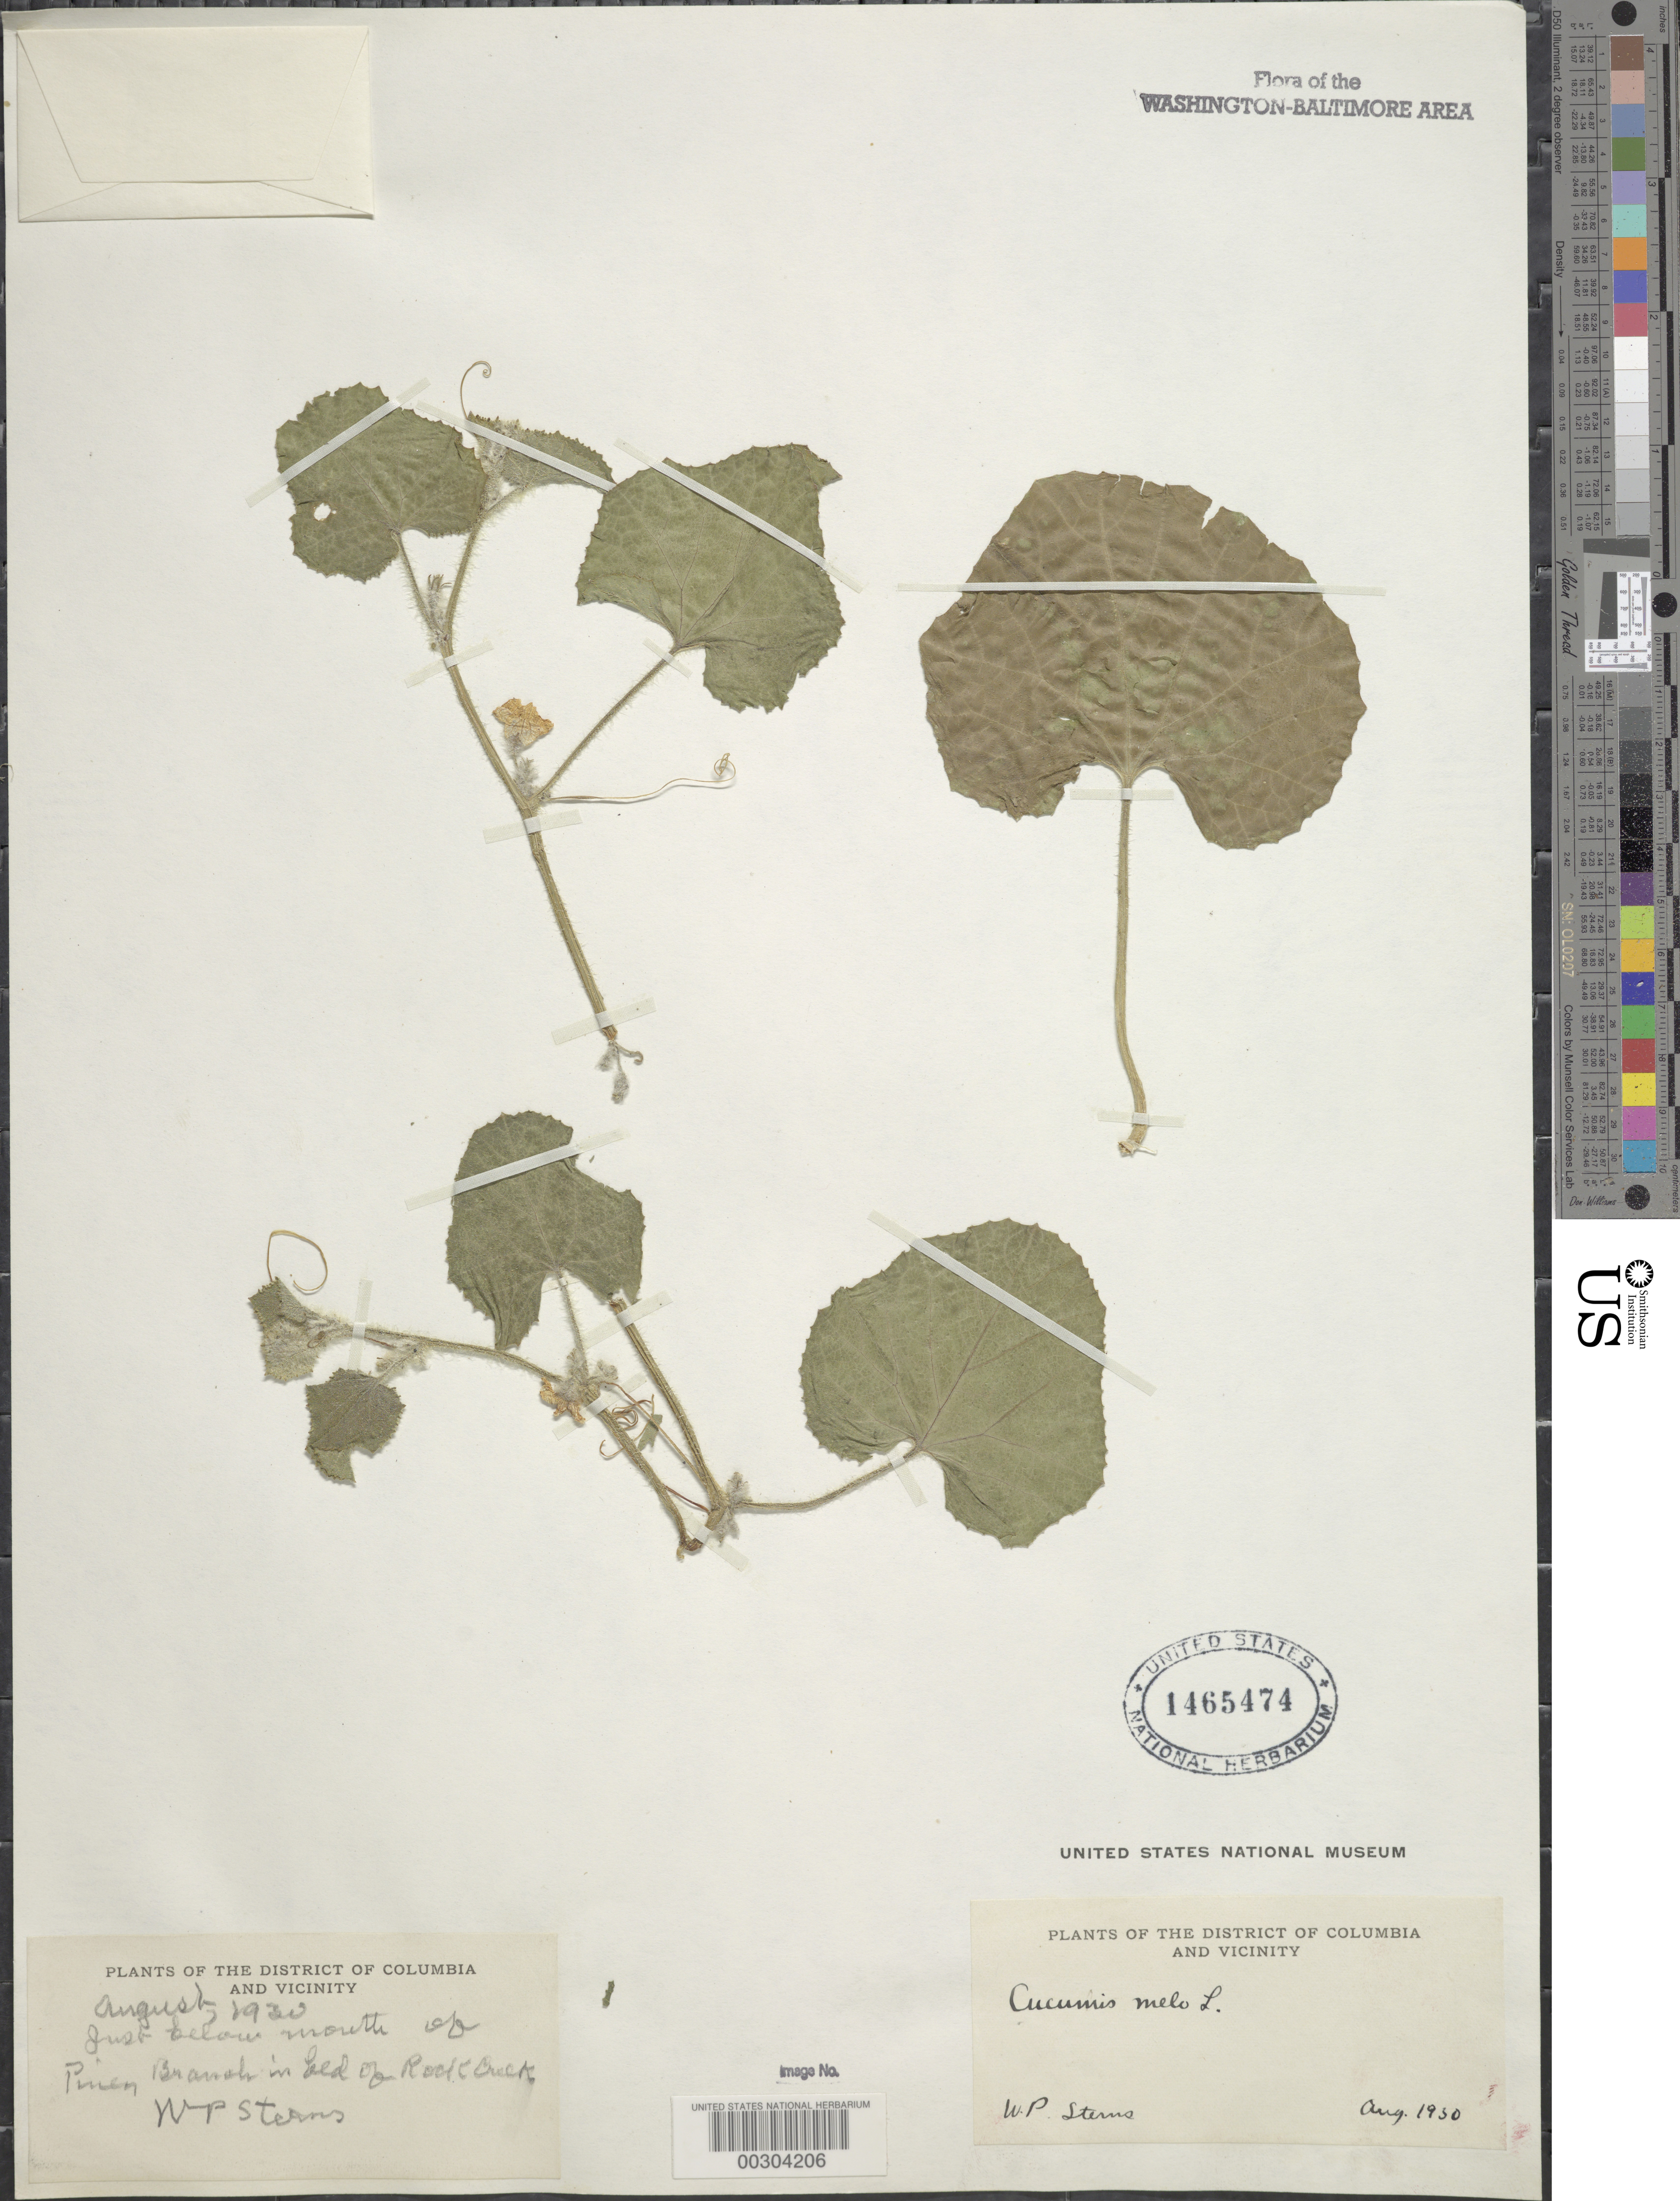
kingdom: Plantae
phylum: Tracheophyta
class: Magnoliopsida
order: Cucurbitales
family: Cucurbitaceae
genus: Cucumis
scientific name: Cucumis melo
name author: L.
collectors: W. Sterns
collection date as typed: Aug 1930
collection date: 1930-08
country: United States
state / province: District of Columbia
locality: Just below mouth of Piney Branch in bed of Rock Creek Rock Creek Park & vicinity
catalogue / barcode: US 1465474